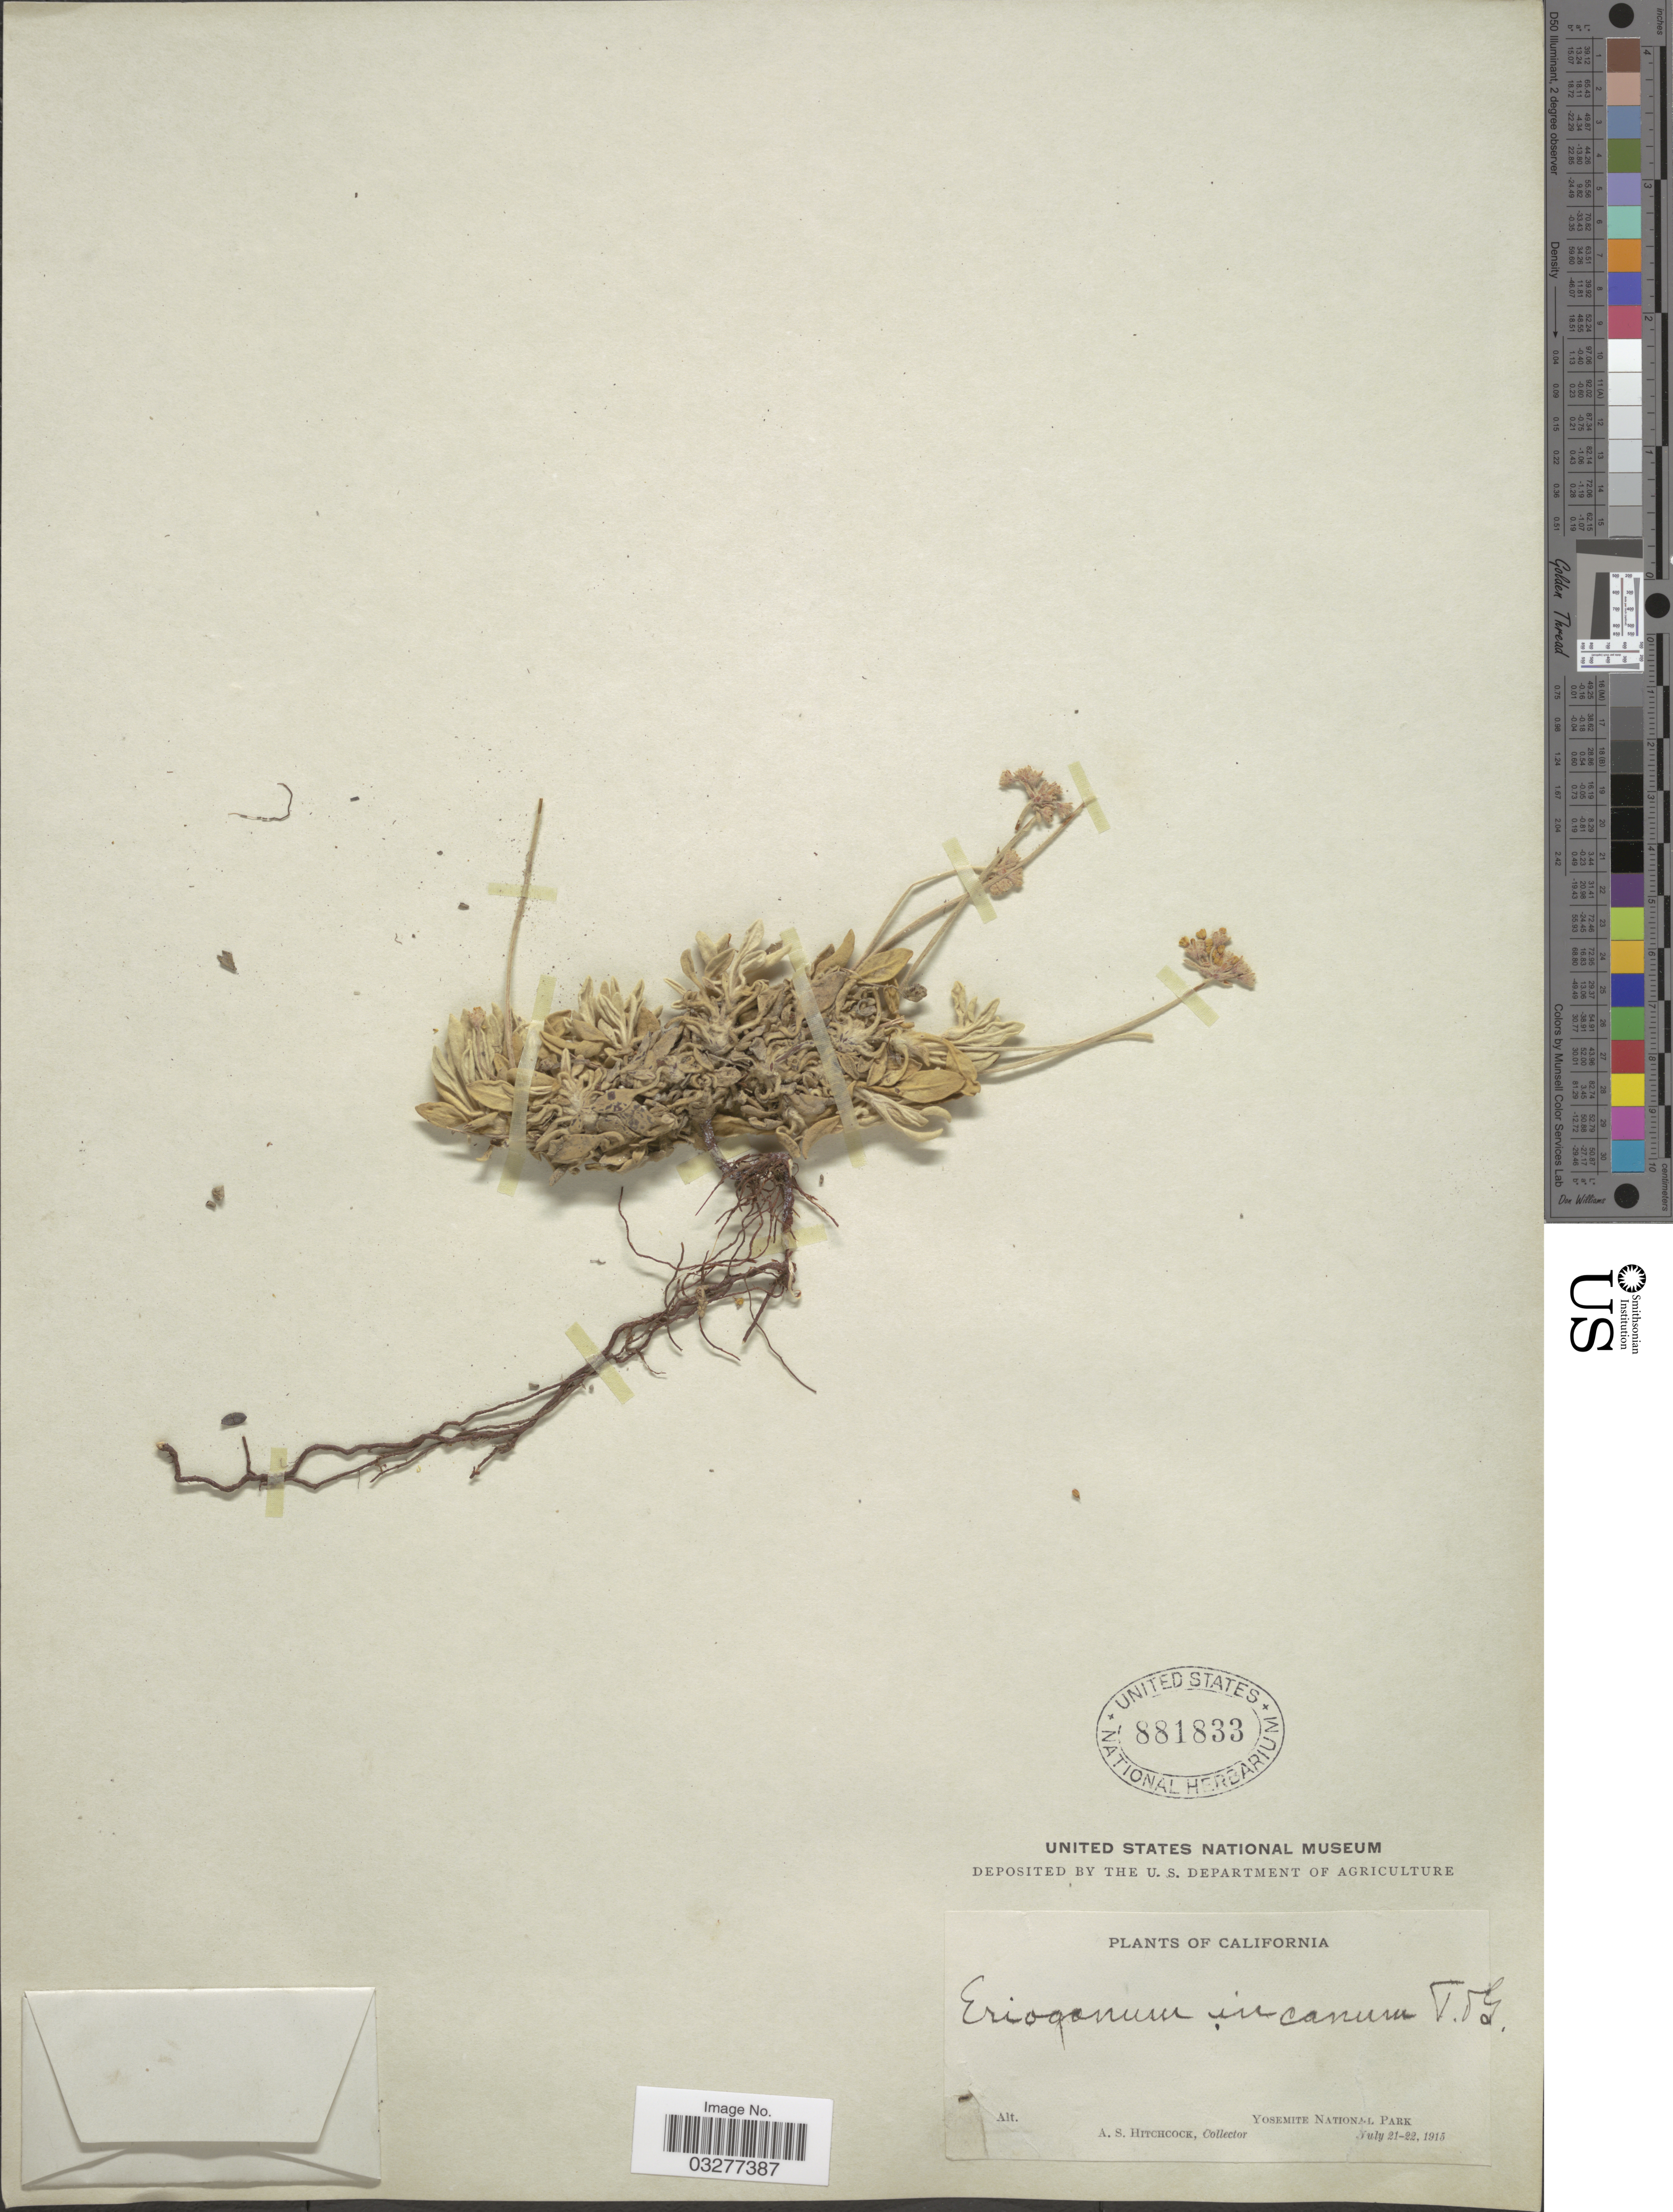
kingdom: Plantae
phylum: Tracheophyta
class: Magnoliopsida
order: Caryophyllales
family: Polygonaceae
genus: Eriogonum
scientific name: Eriogonum incanum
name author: Torr. & A. Gray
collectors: A. S. Hitchcock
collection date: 1915-07-21/1915-07-22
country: United States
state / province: California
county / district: Mariposa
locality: Yosemite National Park.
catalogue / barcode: US 881833